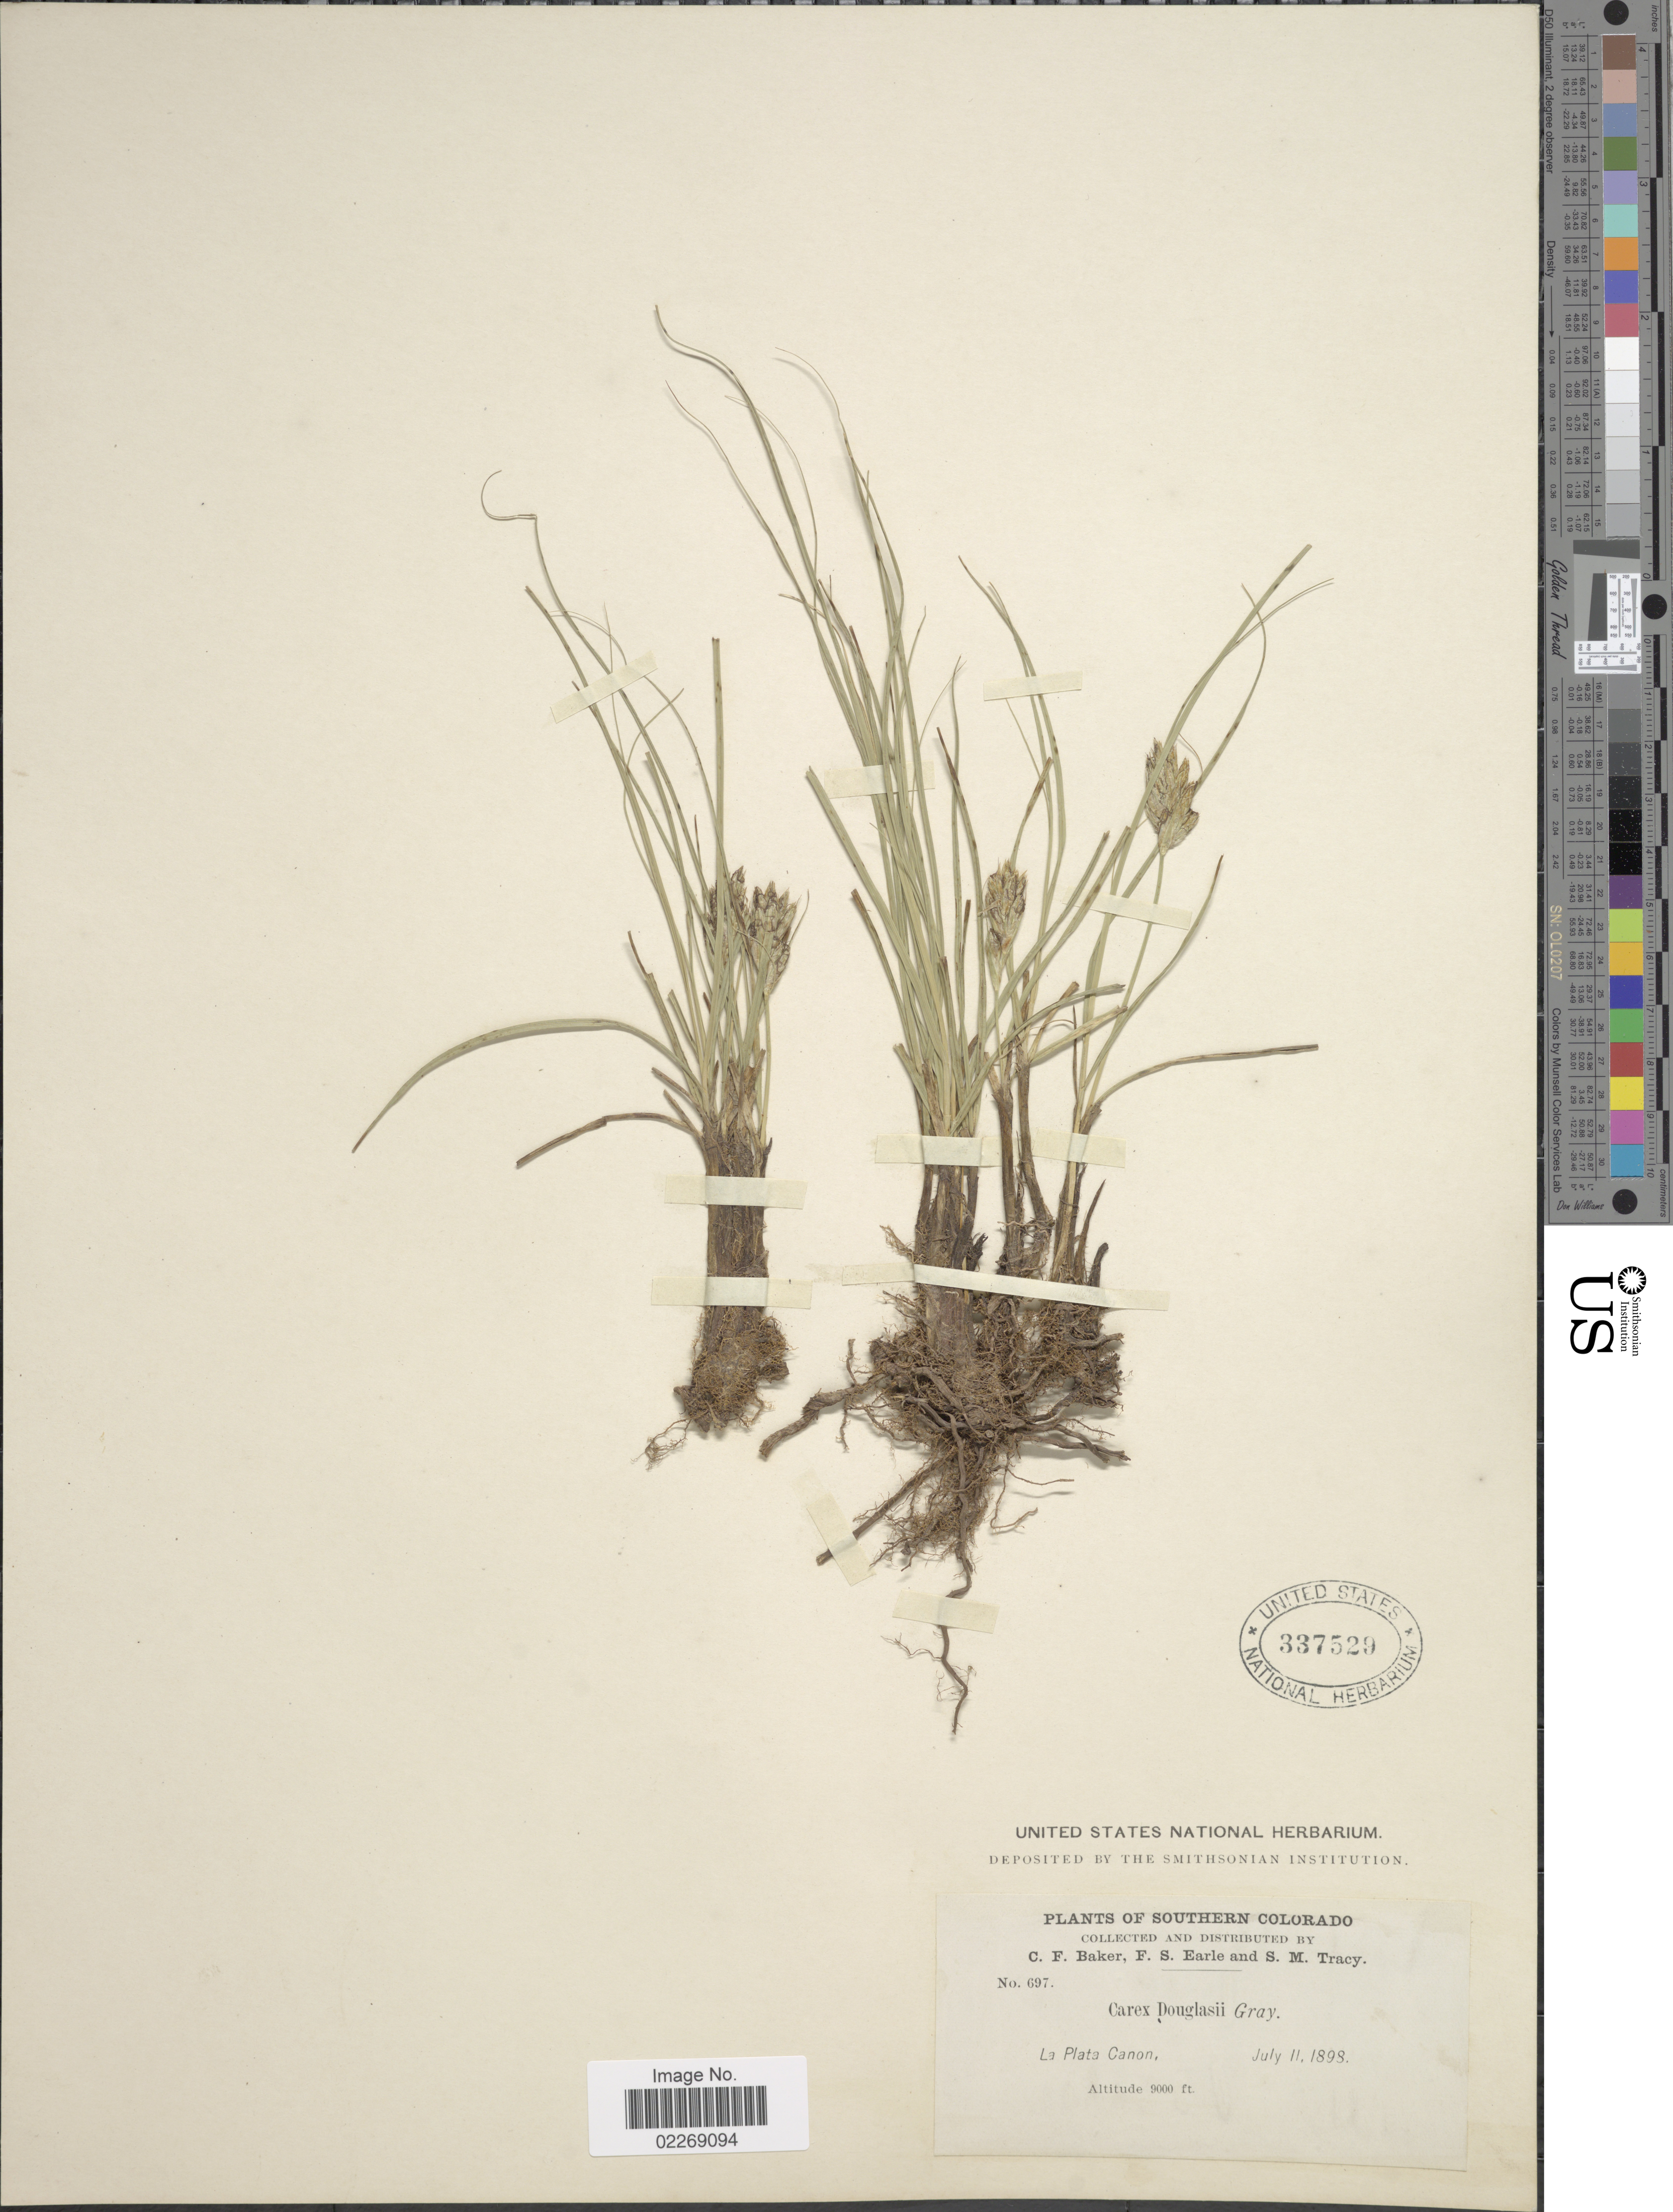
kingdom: Plantae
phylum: Tracheophyta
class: Liliopsida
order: Poales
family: Cyperaceae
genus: Carex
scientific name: Carex douglasii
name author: Boott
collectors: C. F. Baker, F. S. Earle & S. M. Tracy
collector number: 697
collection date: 1898-07-11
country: United States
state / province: Colorado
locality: Southern Colorado. La Plata Canon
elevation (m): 2743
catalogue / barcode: US 337529